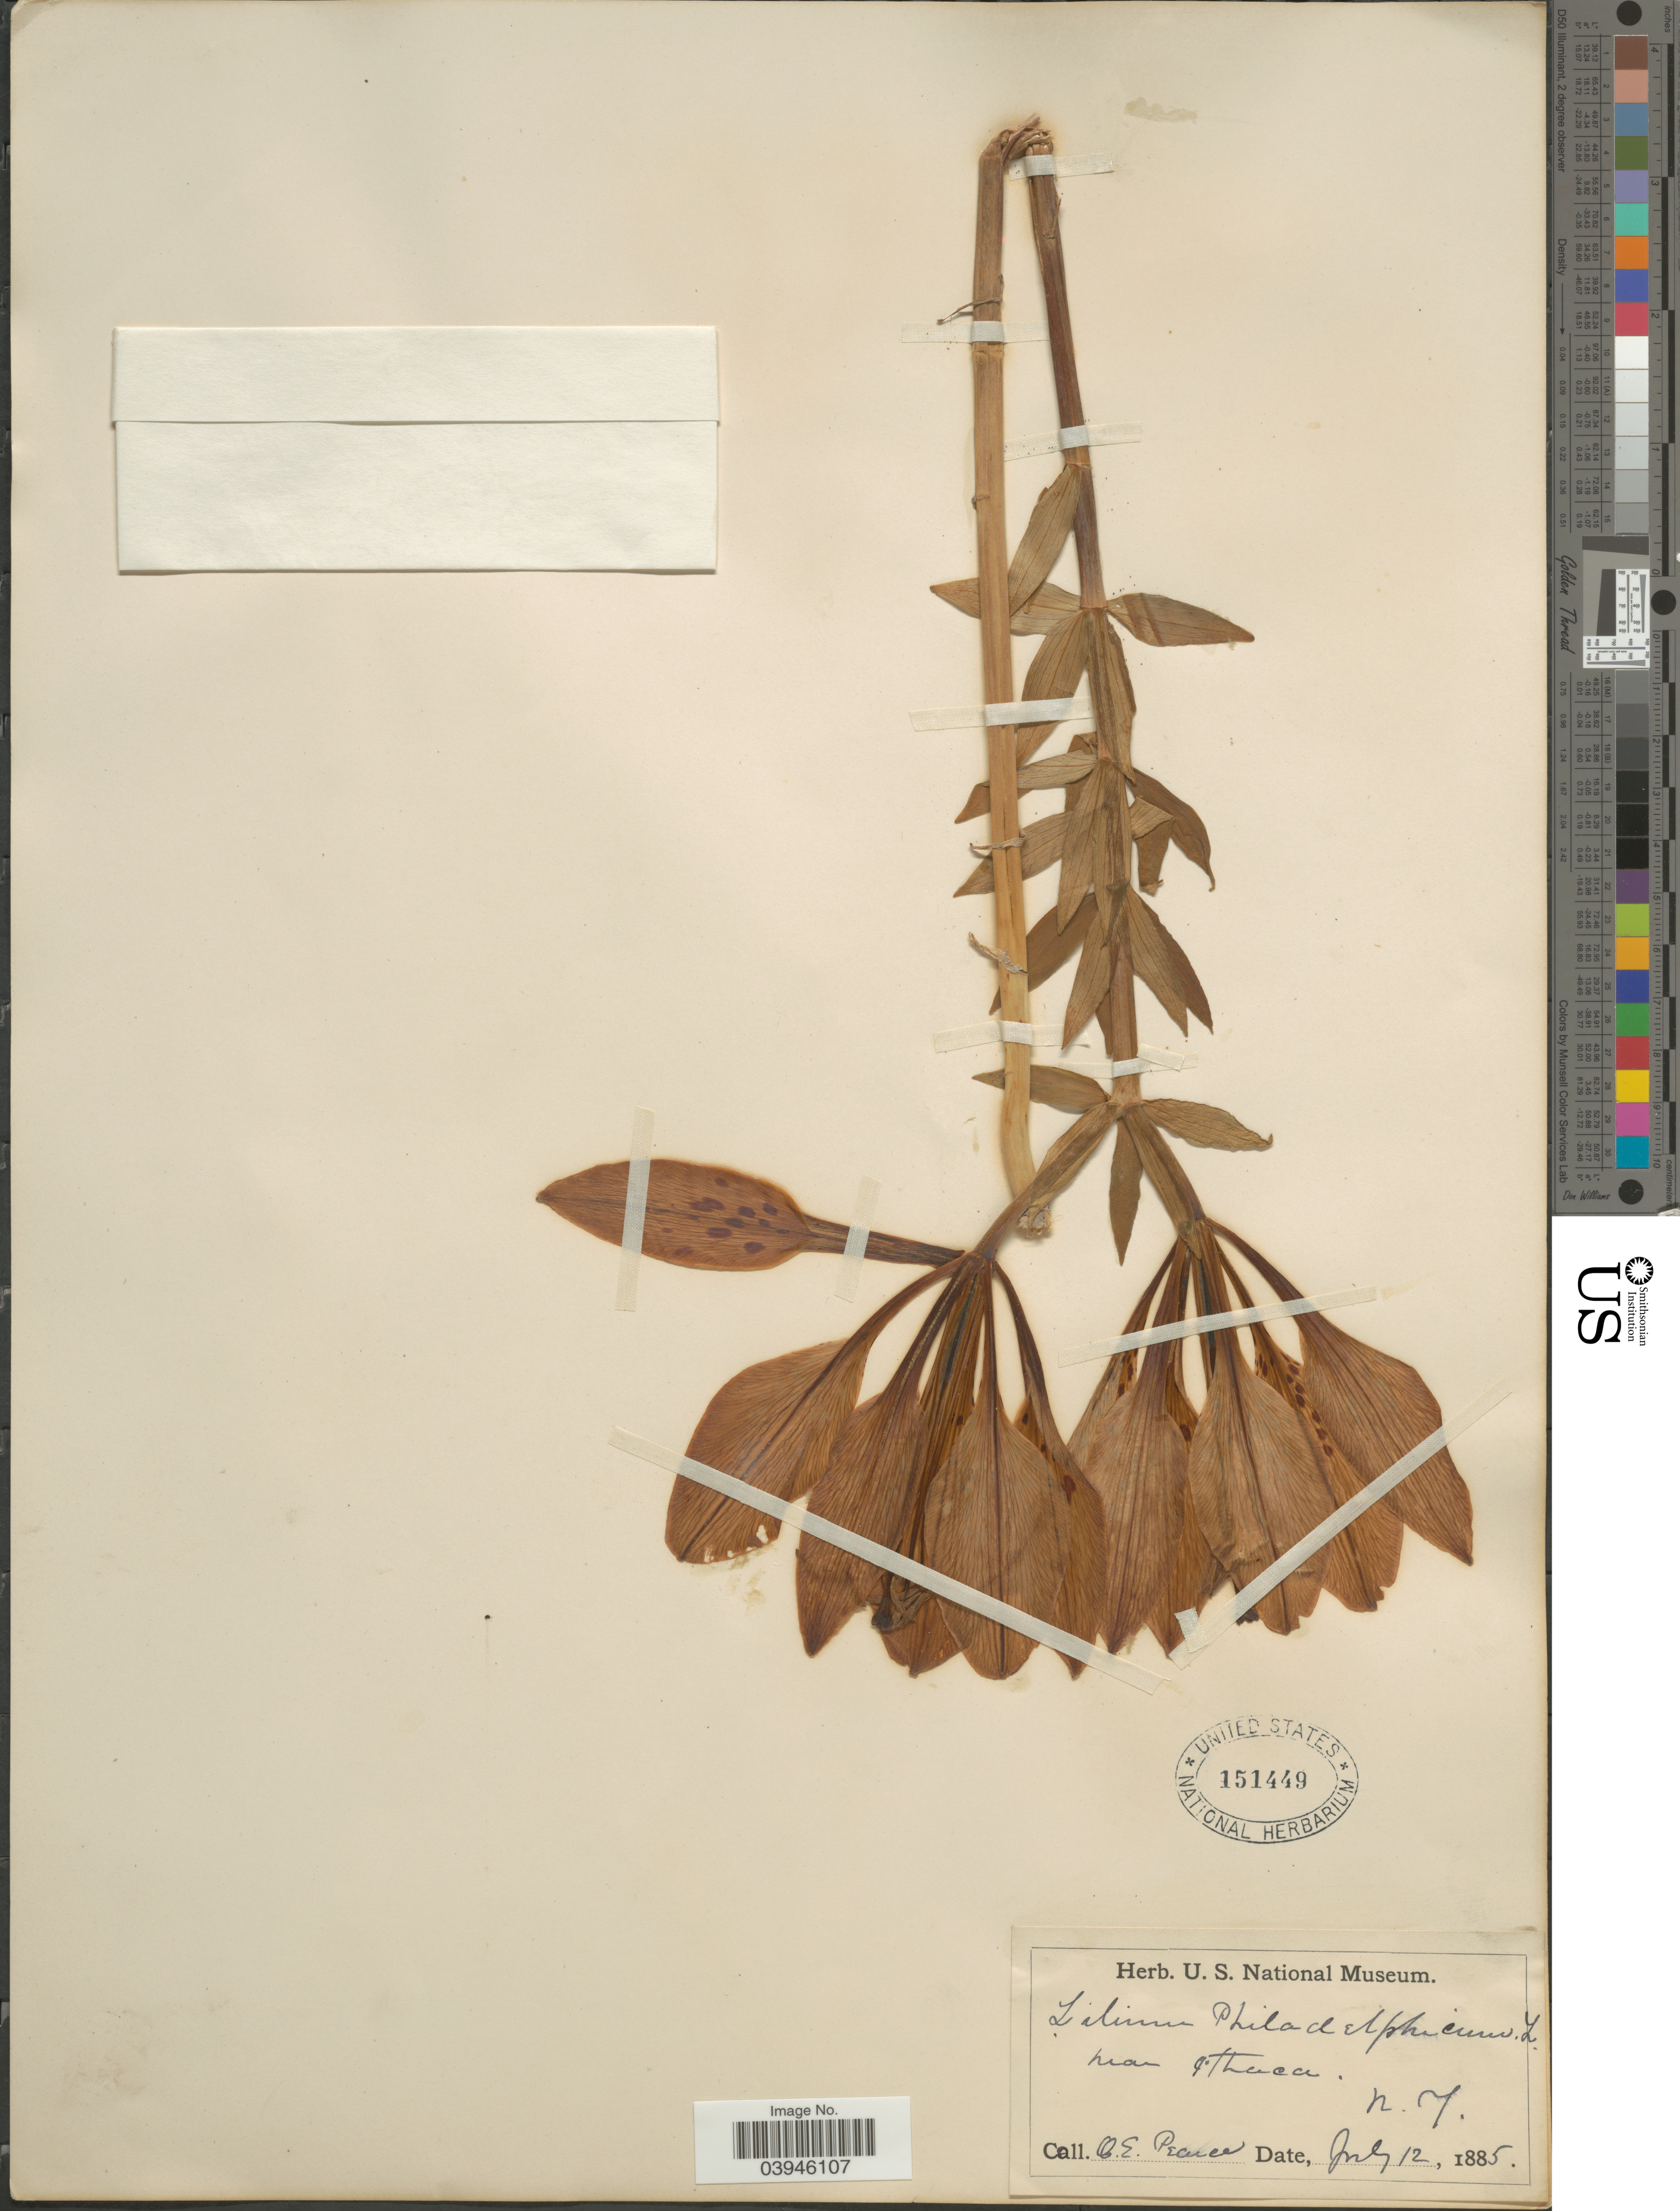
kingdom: Plantae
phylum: Tracheophyta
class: Liliopsida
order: Liliales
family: Liliaceae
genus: Lilium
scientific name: Lilium philadelphicum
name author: L.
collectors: O. E. Pearce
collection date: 1885-07-12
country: United States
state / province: New York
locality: Near Ithaca.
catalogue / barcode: US 151449